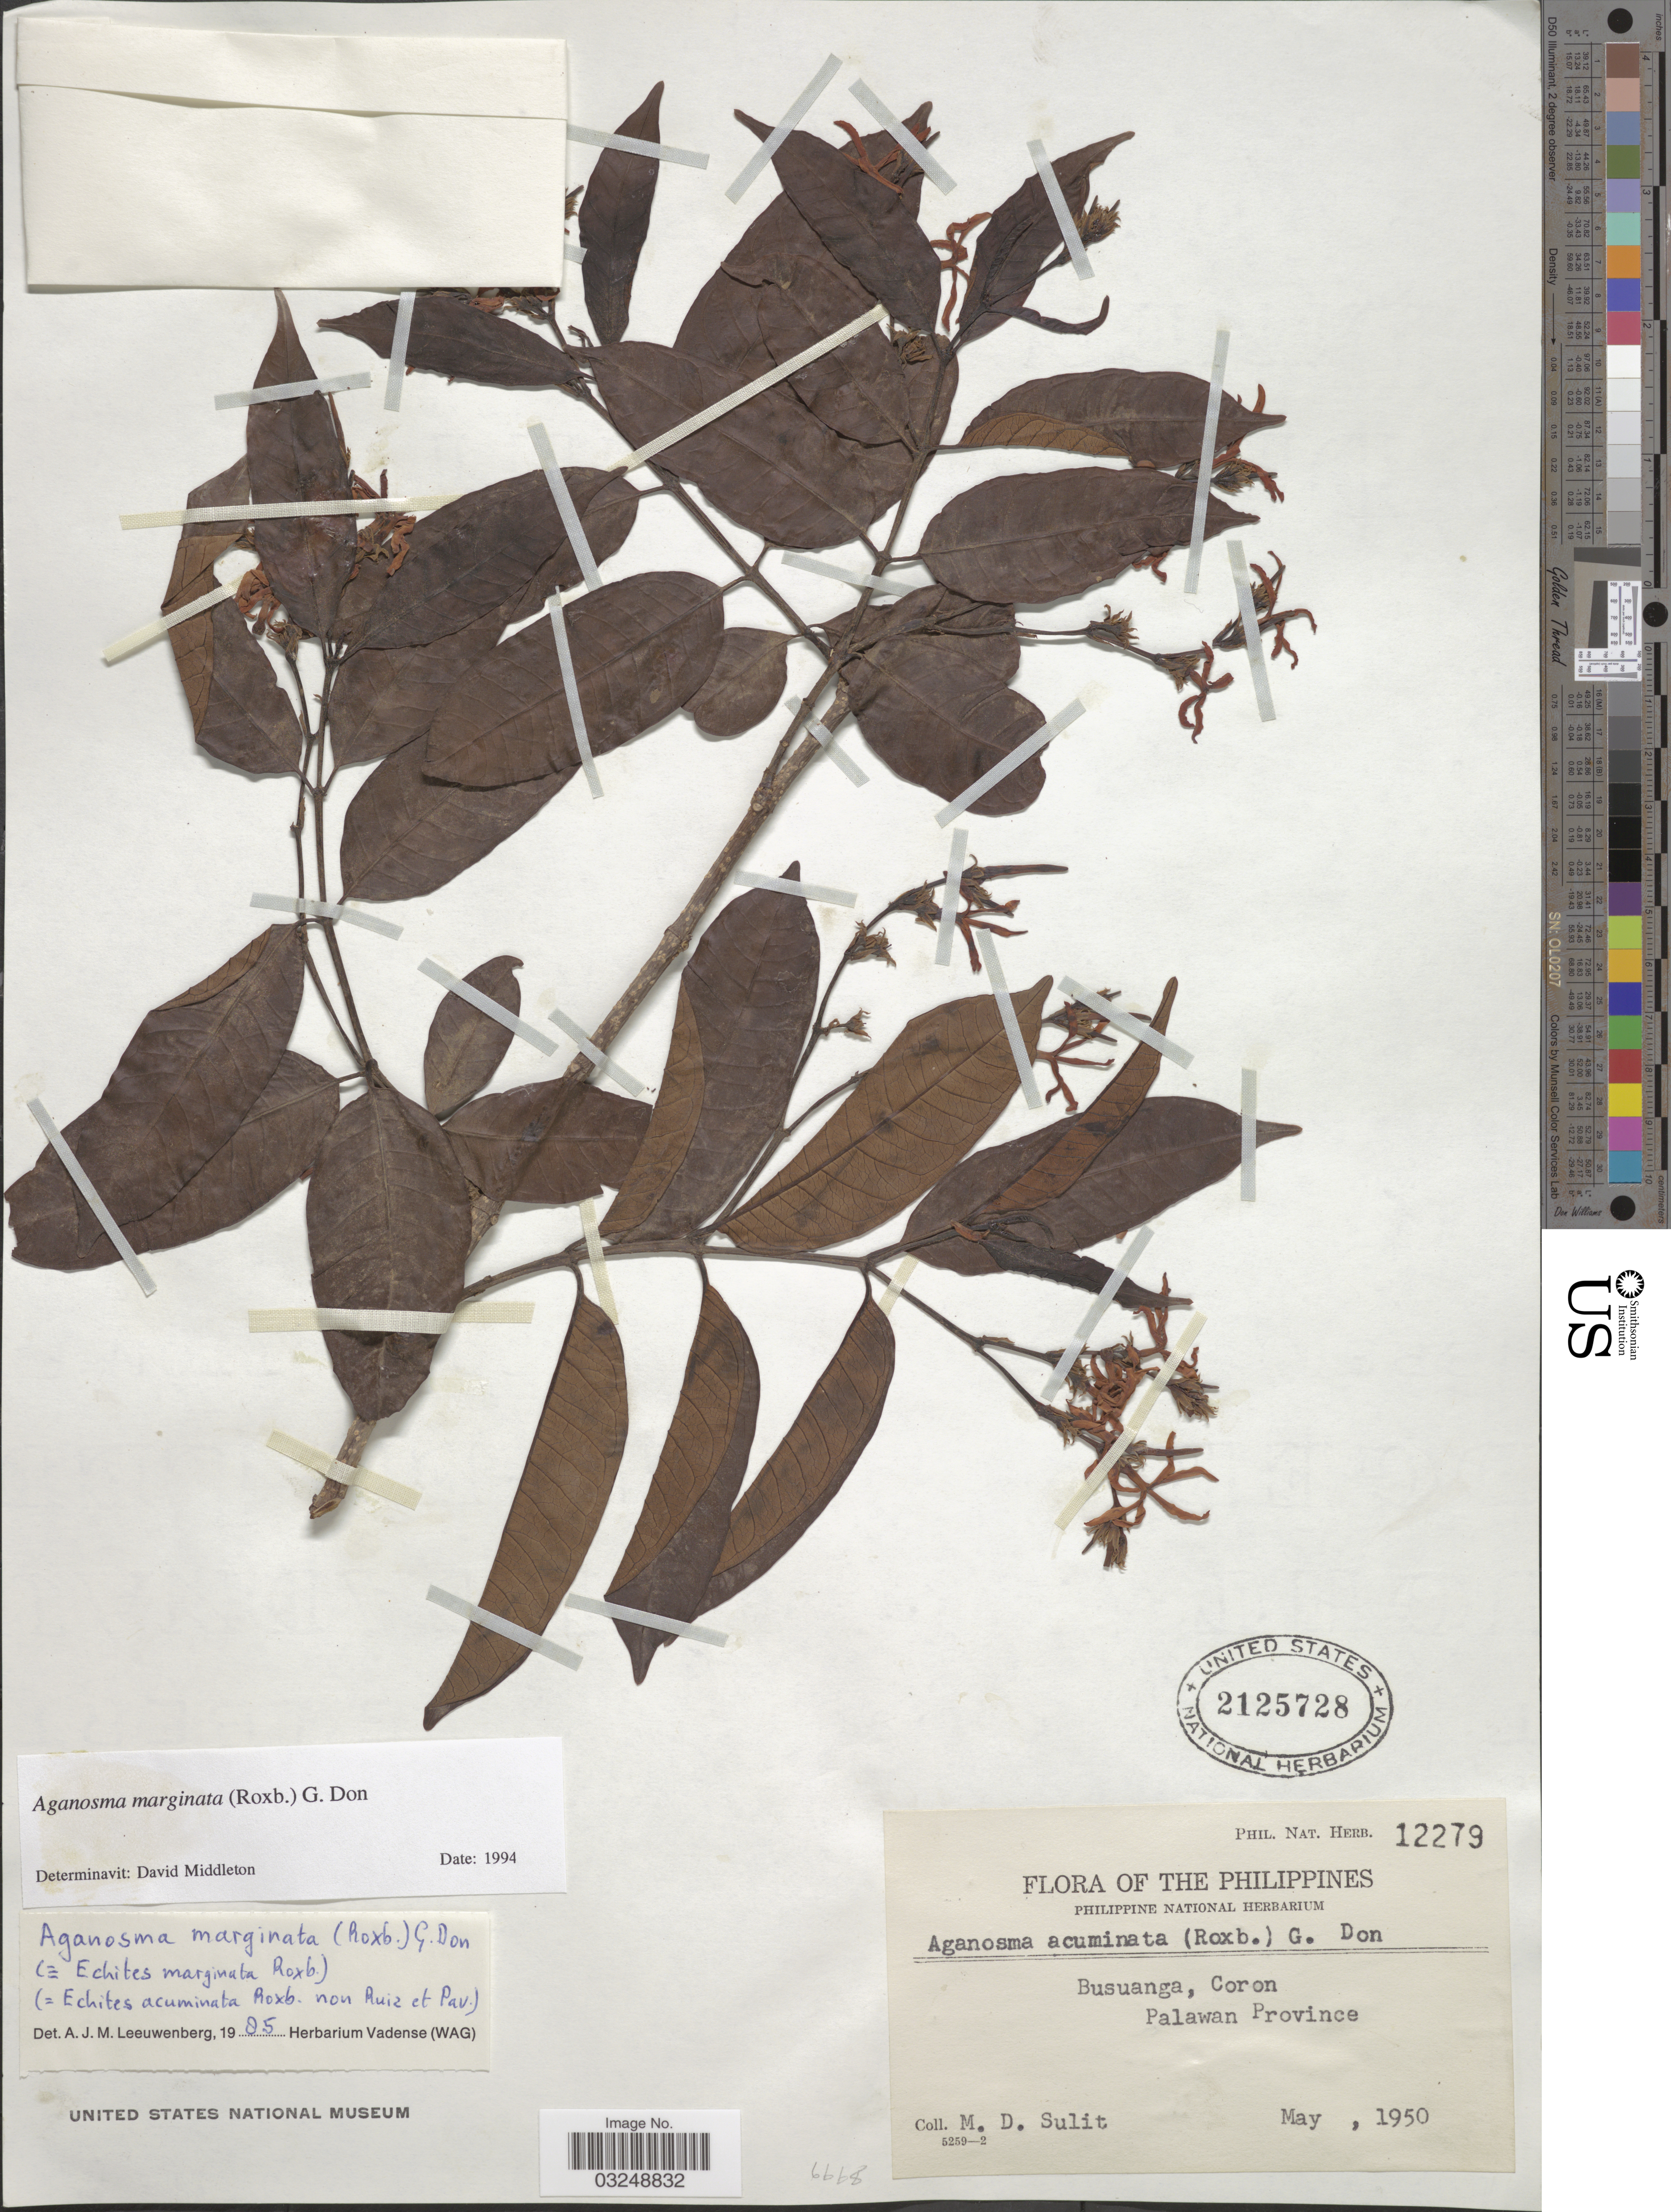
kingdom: Plantae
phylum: Tracheophyta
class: Magnoliopsida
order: Gentianales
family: Apocynaceae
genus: Aganosma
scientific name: Aganosma marginata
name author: (Roxb.) G. Don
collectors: M. Sulit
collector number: Phil. Nat. Herb. 12279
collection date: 1950-05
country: Philippines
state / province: Mimaropa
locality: Busuanga, Coron. Palawan Province.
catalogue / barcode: US 2125728